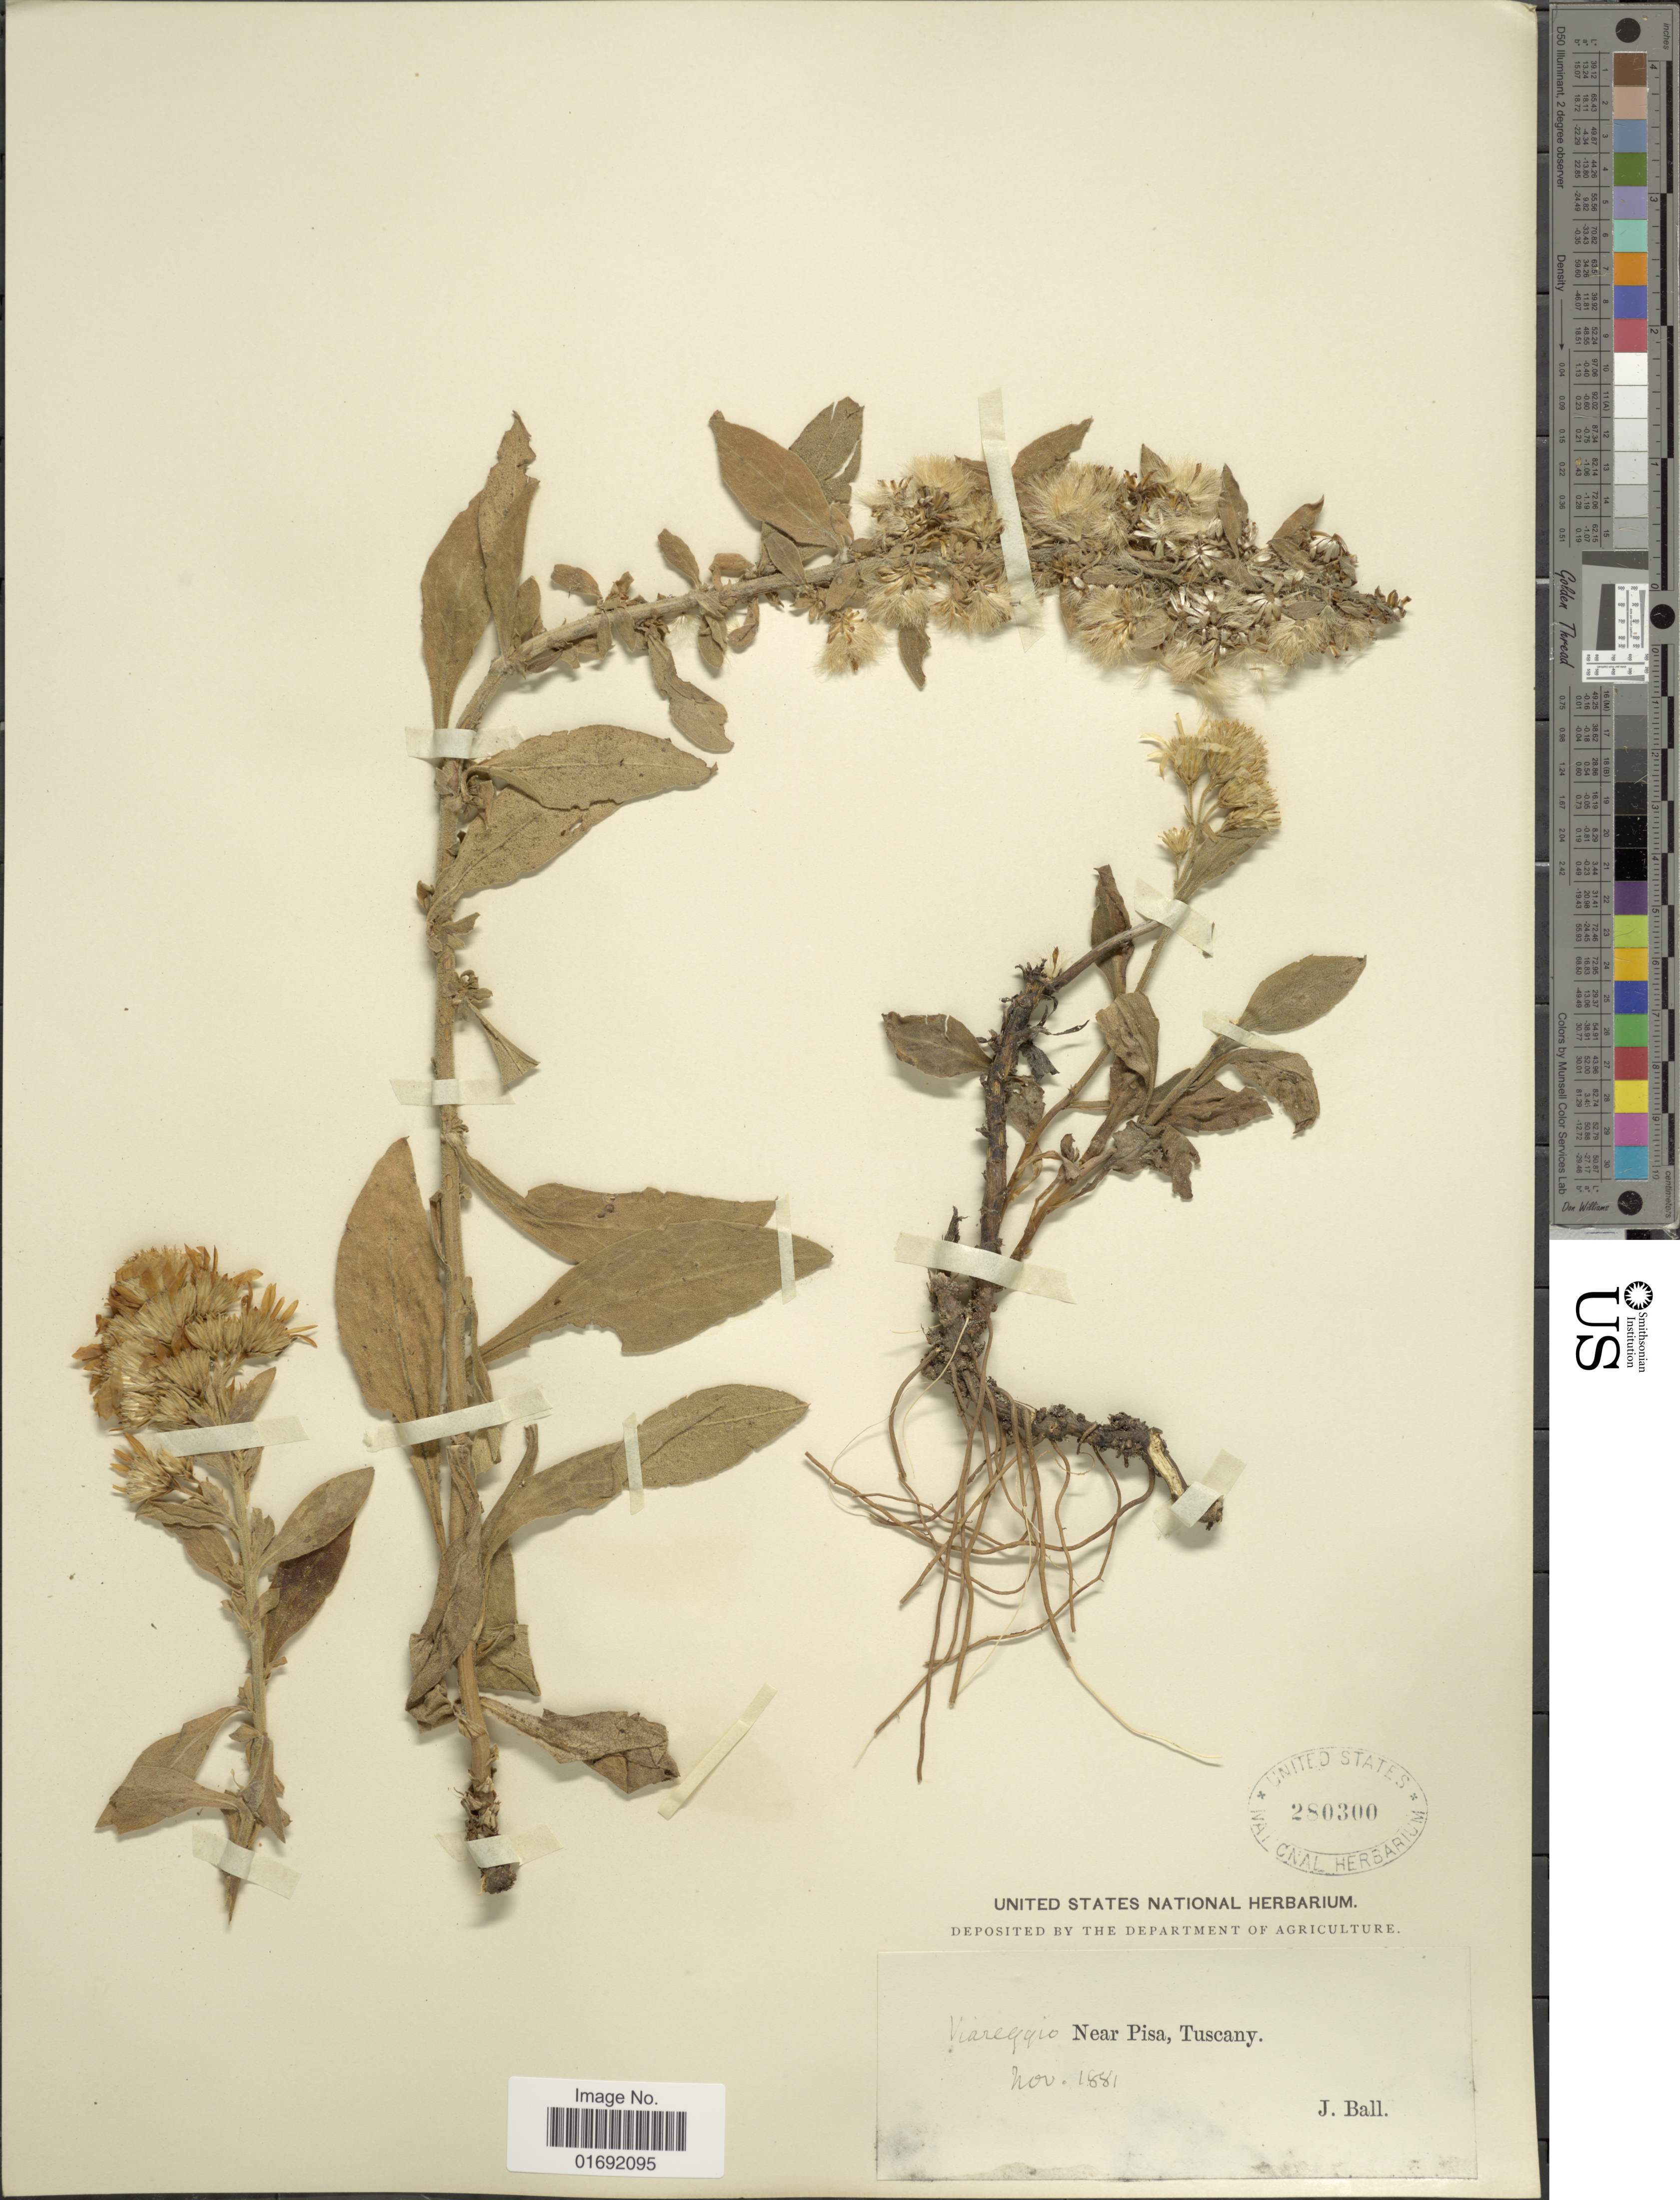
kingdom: Plantae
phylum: Tracheophyta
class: Magnoliopsida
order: Asterales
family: Asteraceae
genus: Solidago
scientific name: Solidago virgaurea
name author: L.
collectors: J. Ball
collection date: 1881-11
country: Italy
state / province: Tuscany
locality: Near Pisa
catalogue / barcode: US 280300